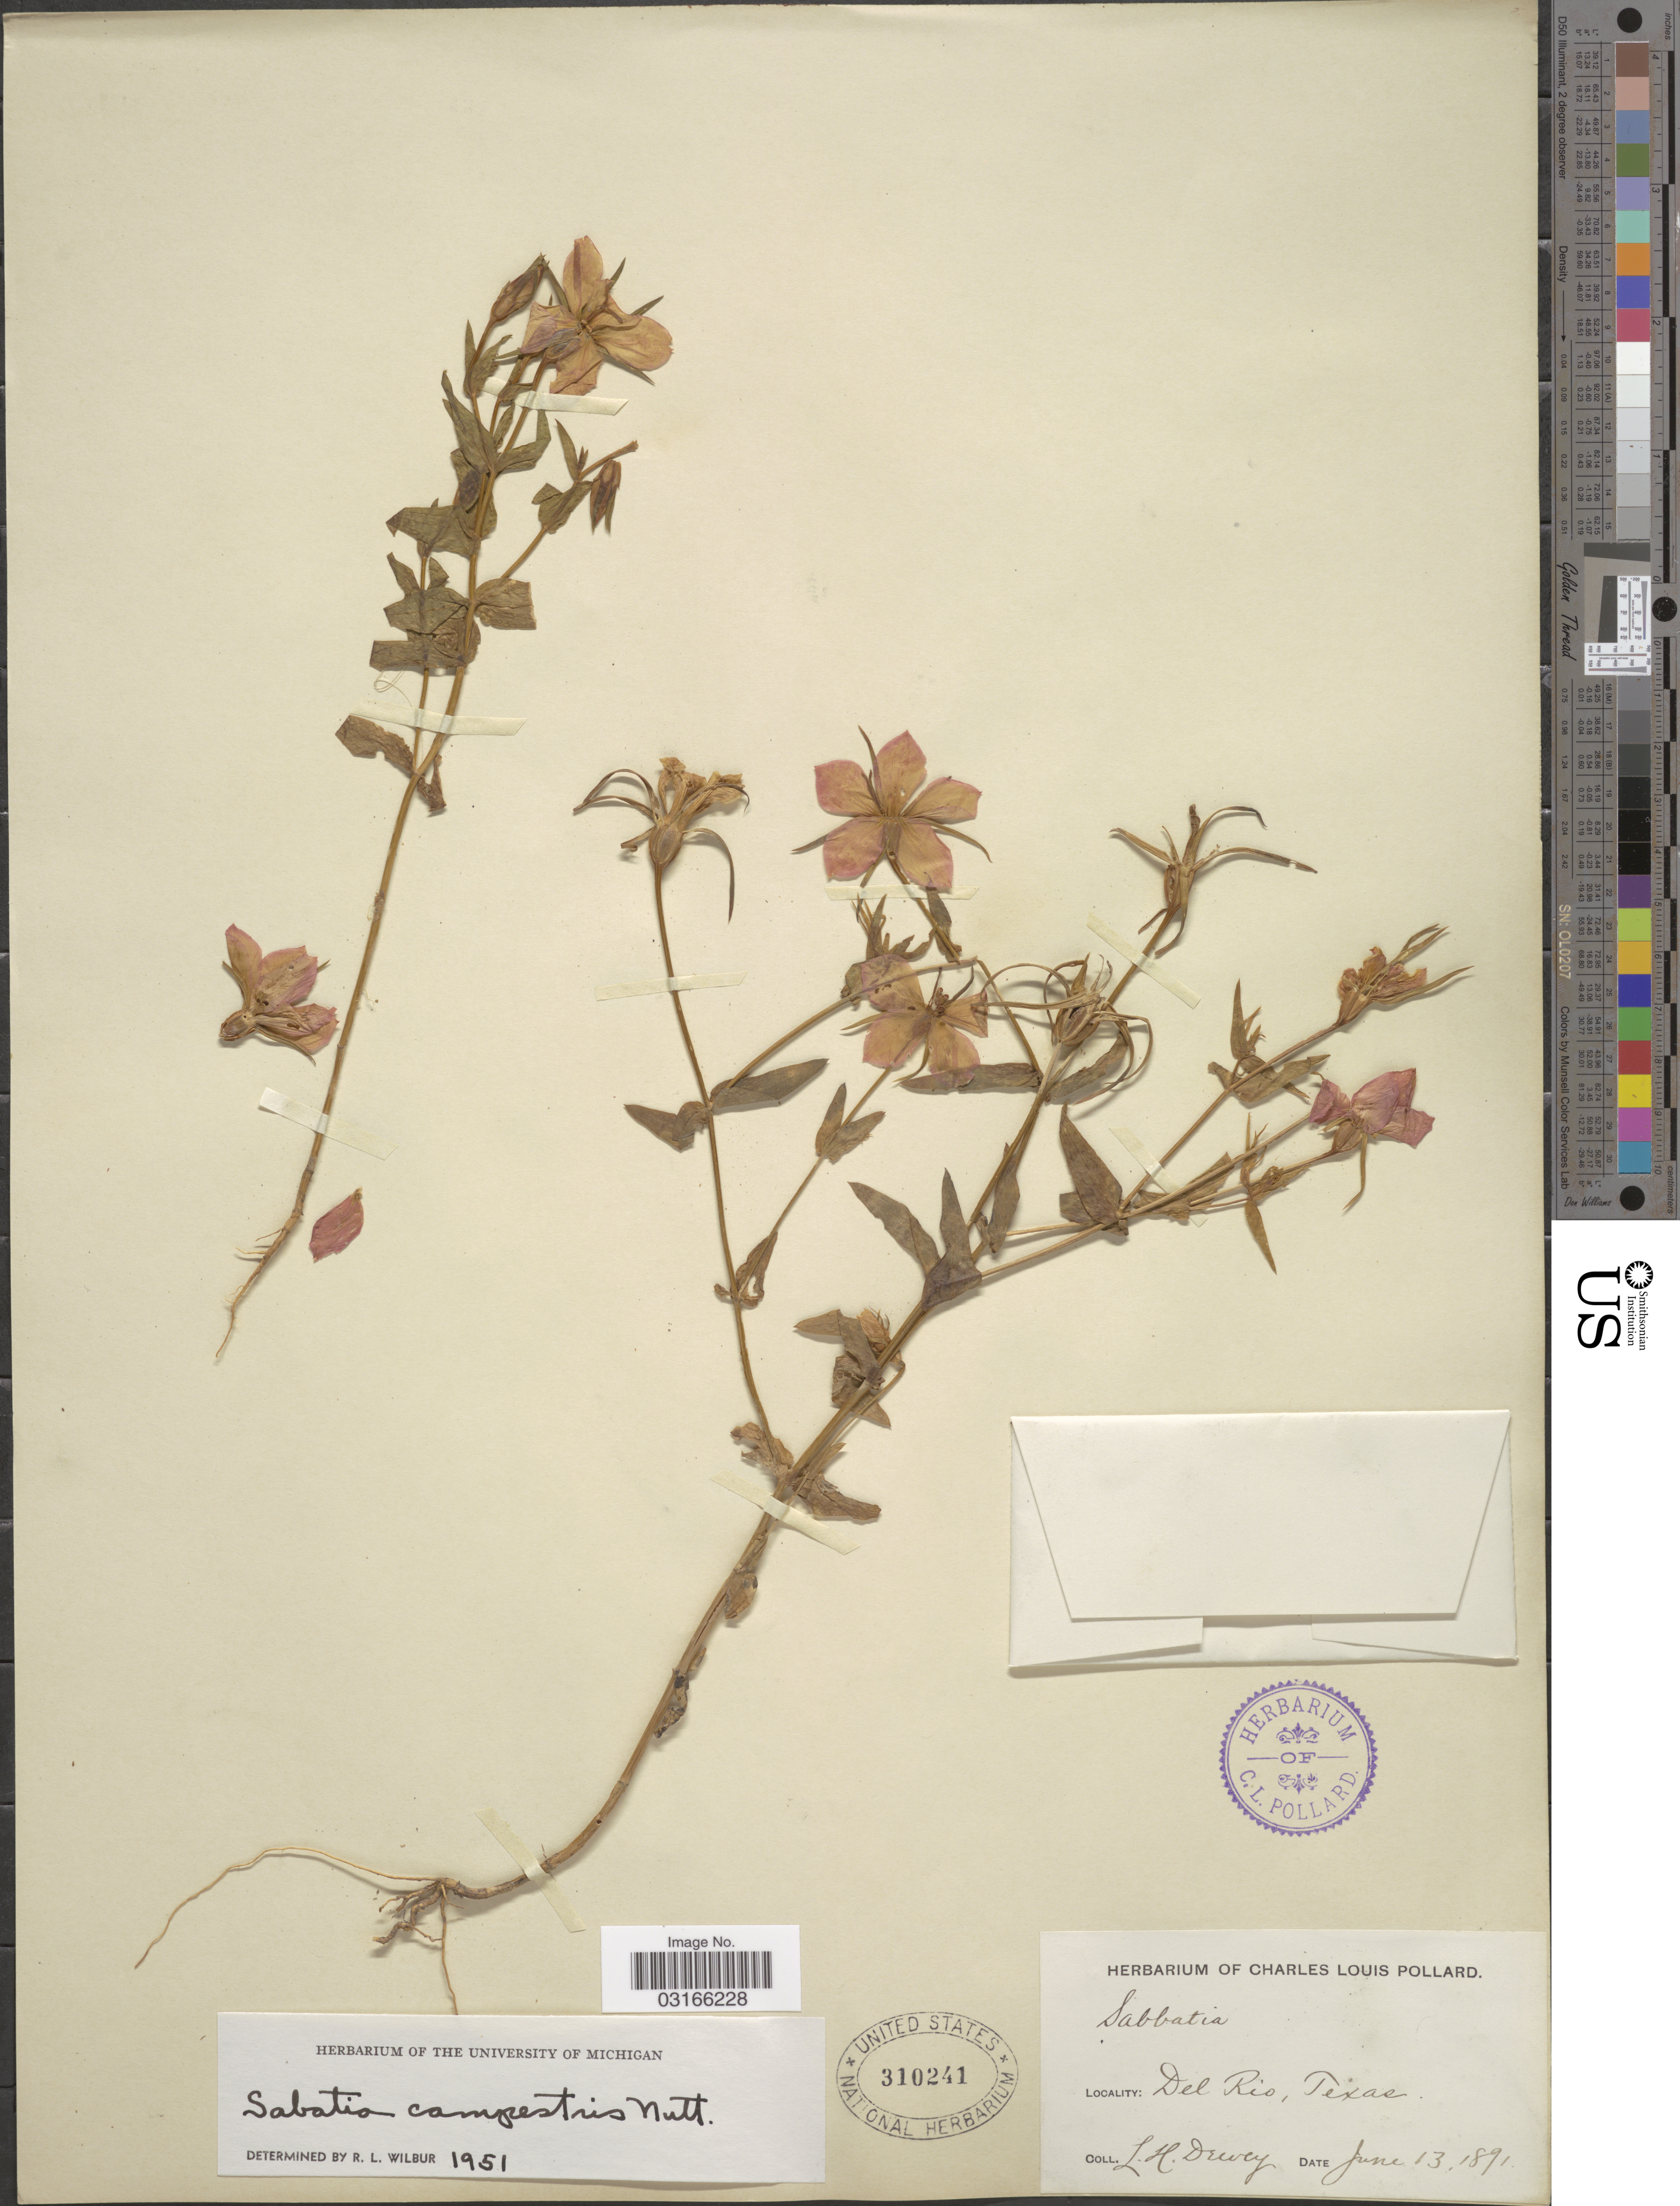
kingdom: Plantae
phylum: Tracheophyta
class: Magnoliopsida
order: Gentianales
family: Gentianaceae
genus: Sabatia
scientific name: Sabatia campestris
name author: Nutt.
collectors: L. H. Dewey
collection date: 1891-06-13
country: United States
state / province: Texas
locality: Del Rio.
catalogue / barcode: US 310241